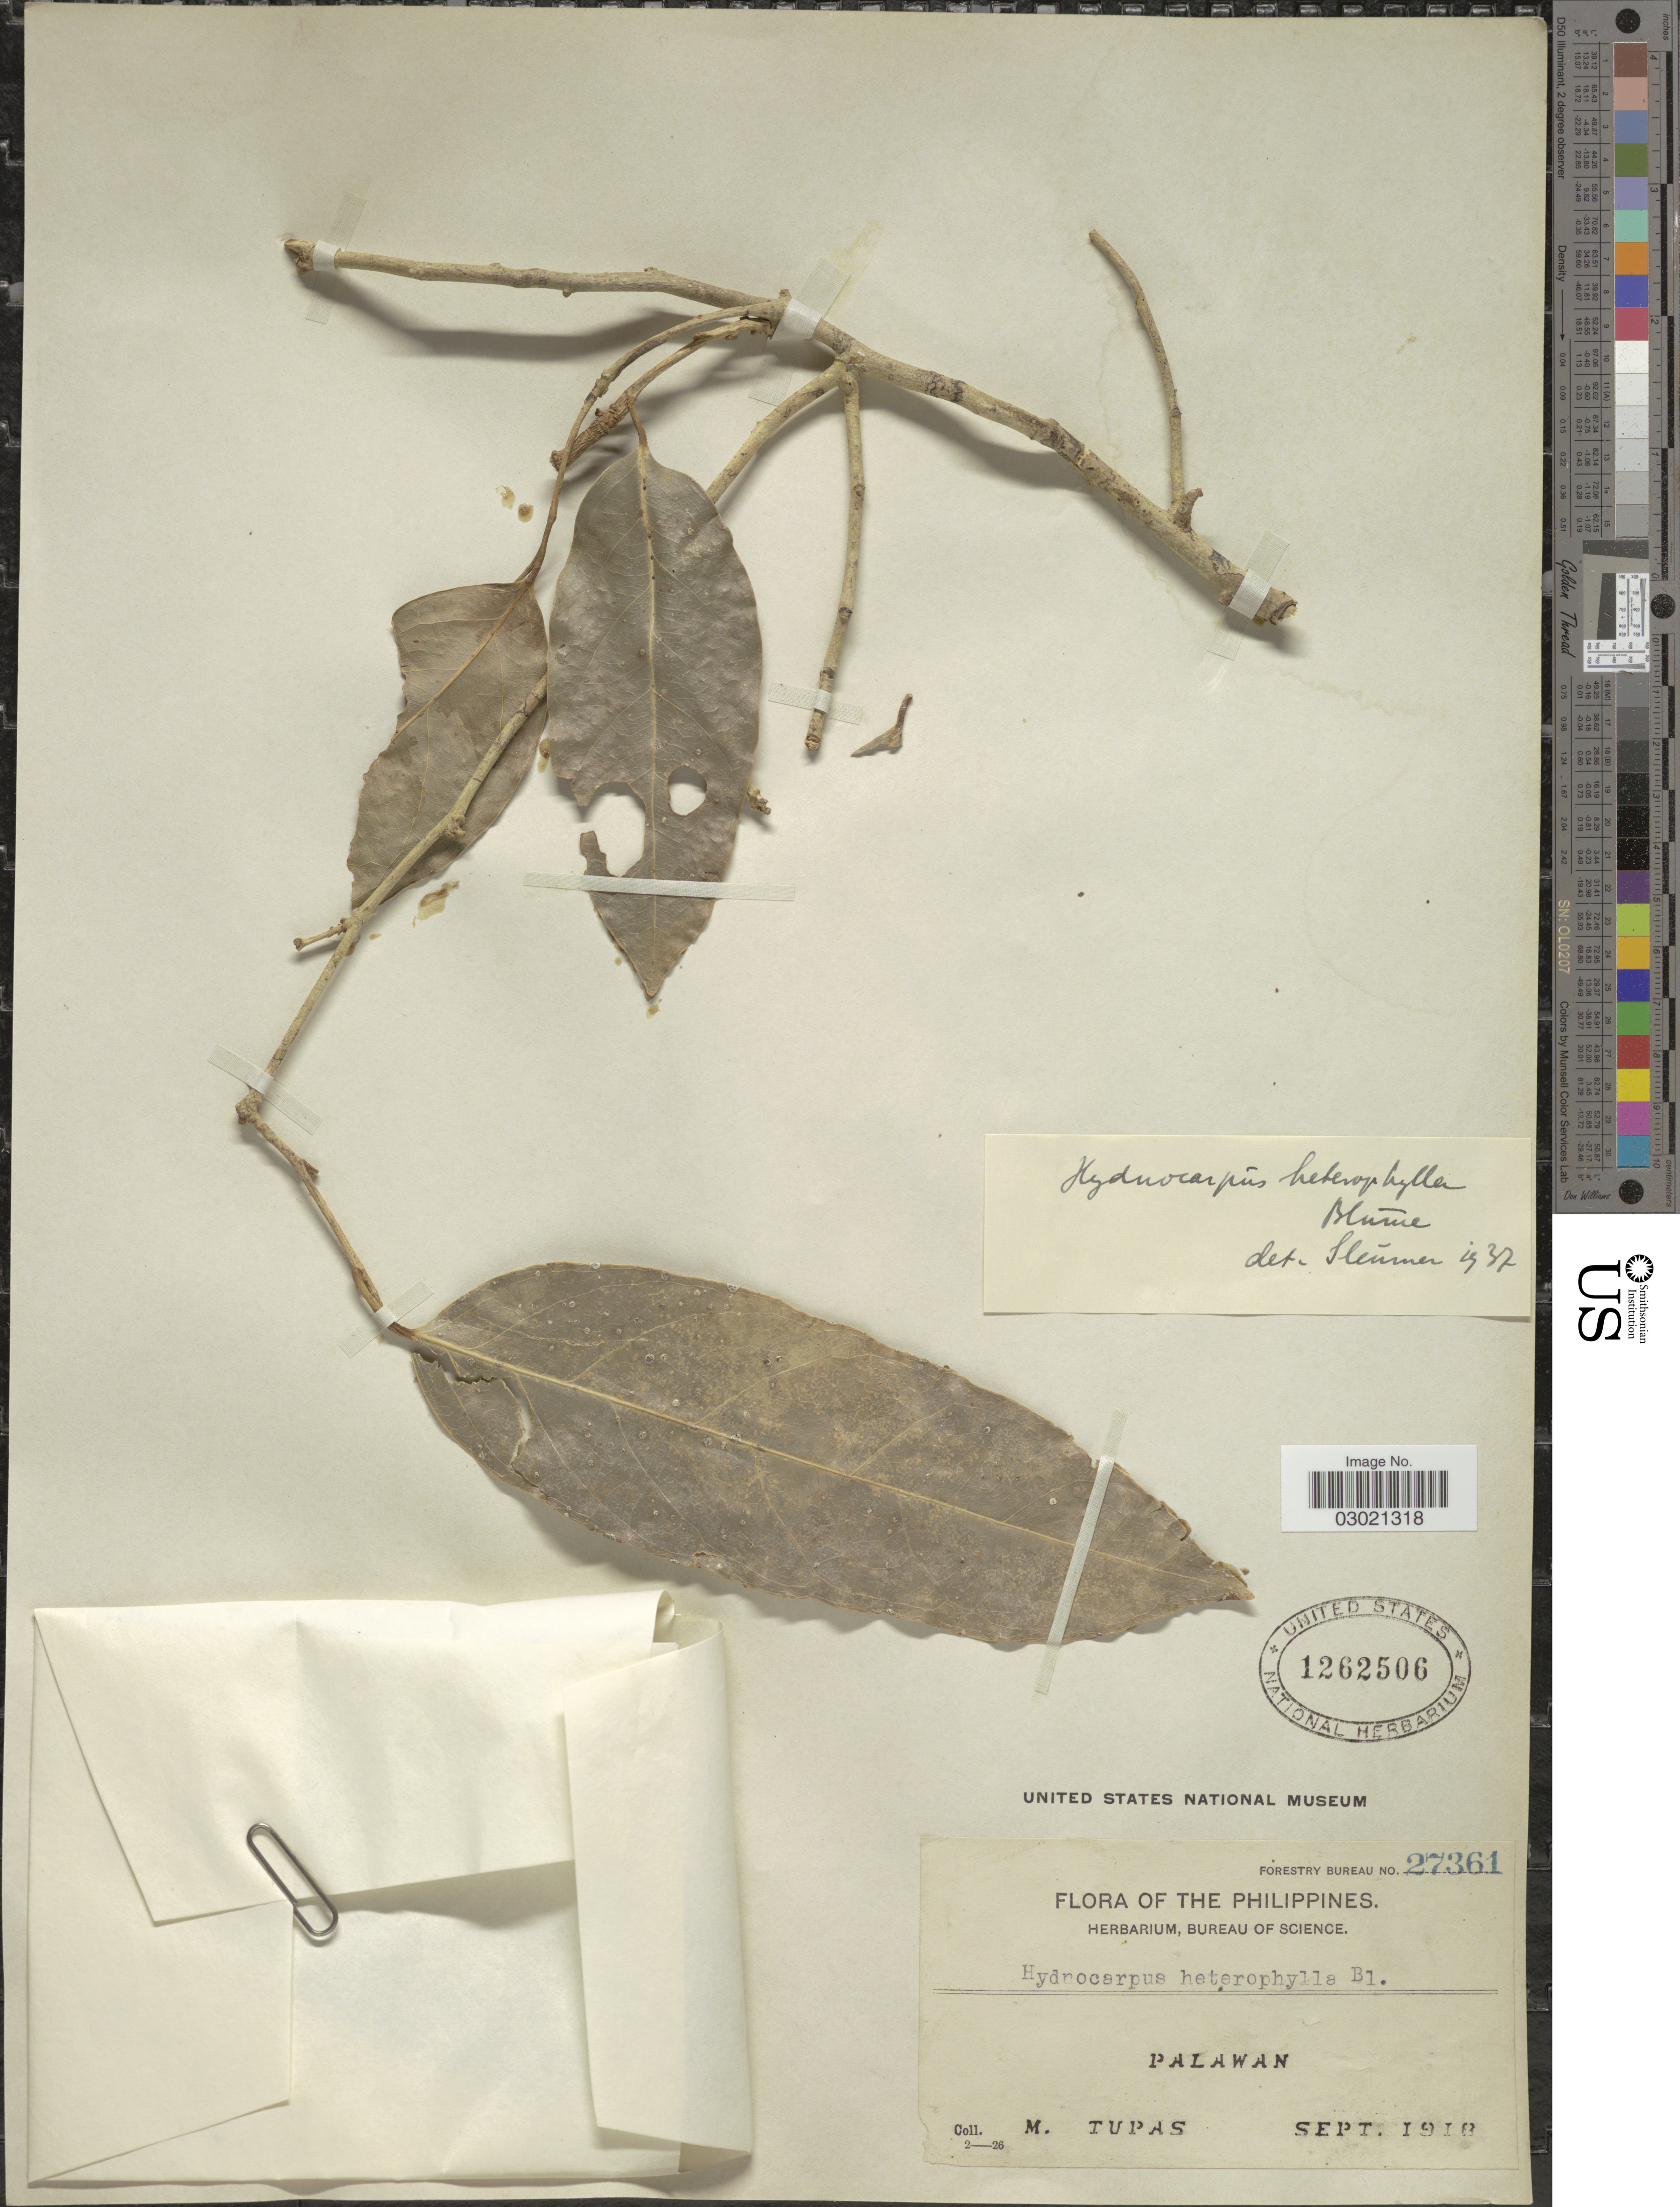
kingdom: Plantae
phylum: Tracheophyta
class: Magnoliopsida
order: Malpighiales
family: Achariaceae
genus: Hydnocarpus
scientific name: Hydnocarpus heterophyllus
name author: Blume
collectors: N. Tupas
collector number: Forestry Bureau 27361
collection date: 1918-09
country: Philippines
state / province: Mimaropa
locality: Palawan.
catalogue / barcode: US 1262506